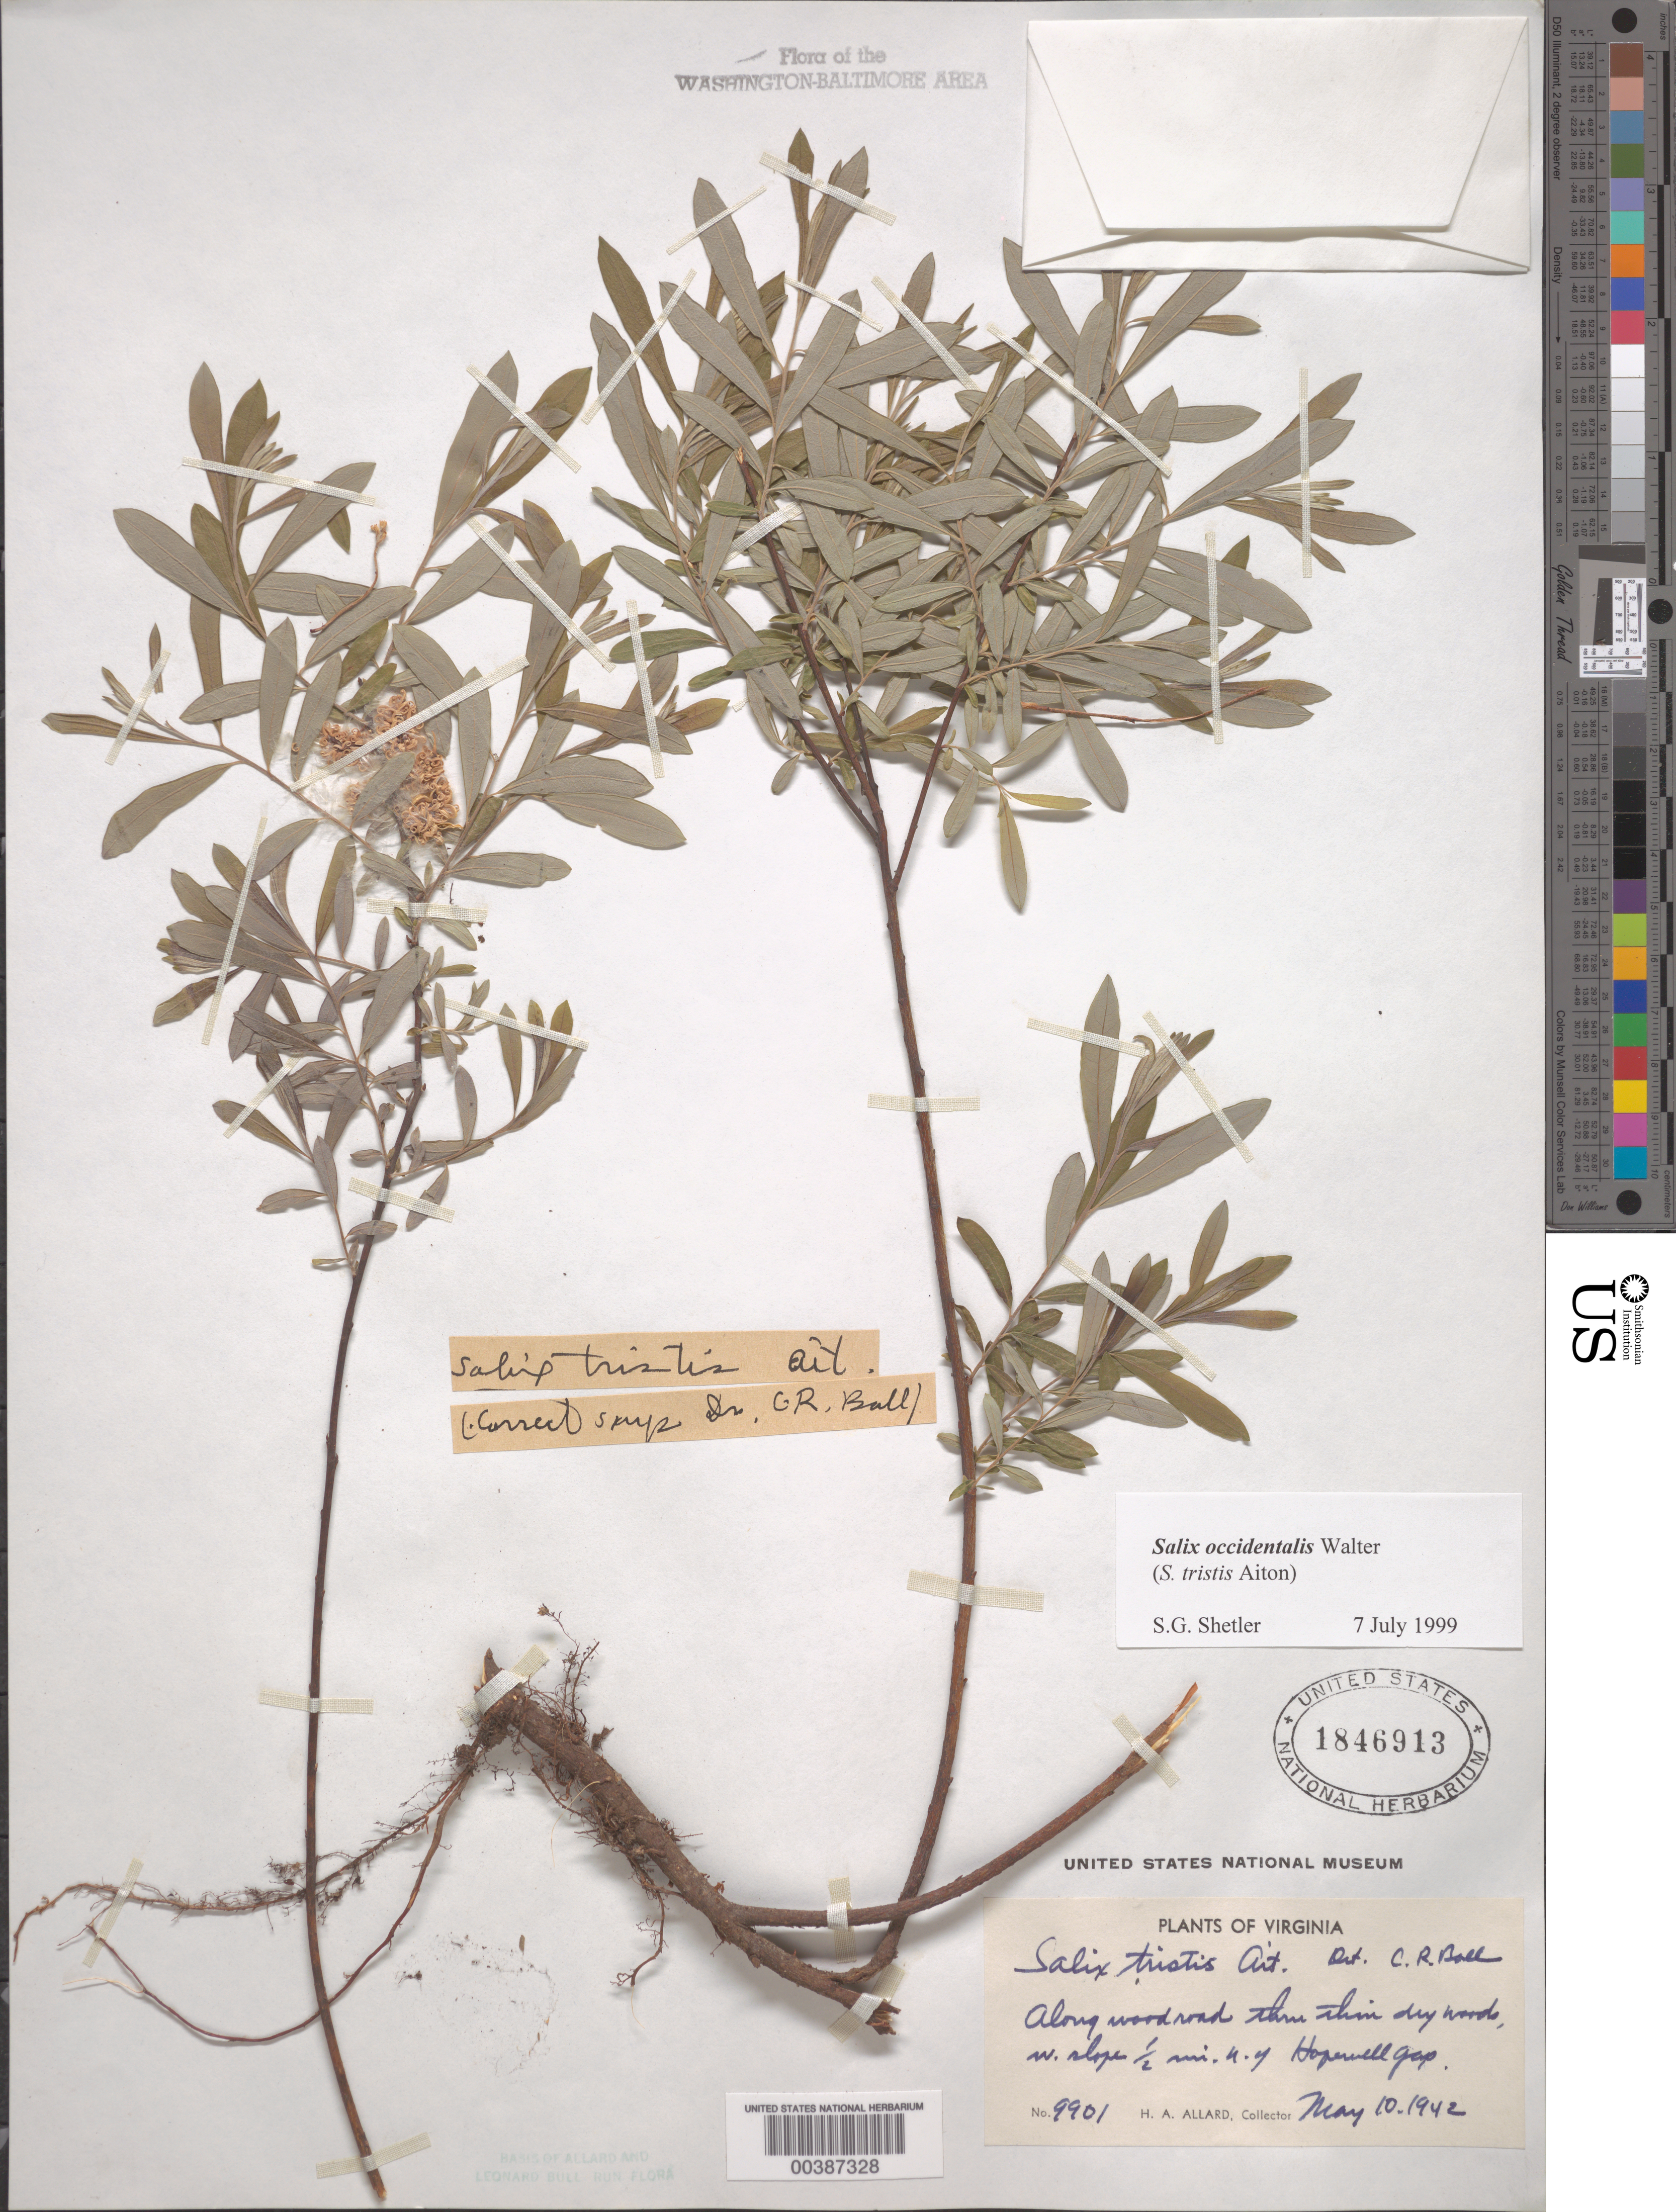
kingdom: Plantae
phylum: Tracheophyta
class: Magnoliopsida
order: Malpighiales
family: Salicaceae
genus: Salix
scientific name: Salix occidentalis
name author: Walter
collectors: H. A. Allard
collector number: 9901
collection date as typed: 10 May 1942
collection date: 1942-05-10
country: United States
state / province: Virginia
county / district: Fauquier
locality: North of Hopewell Gap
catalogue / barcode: US 1846913